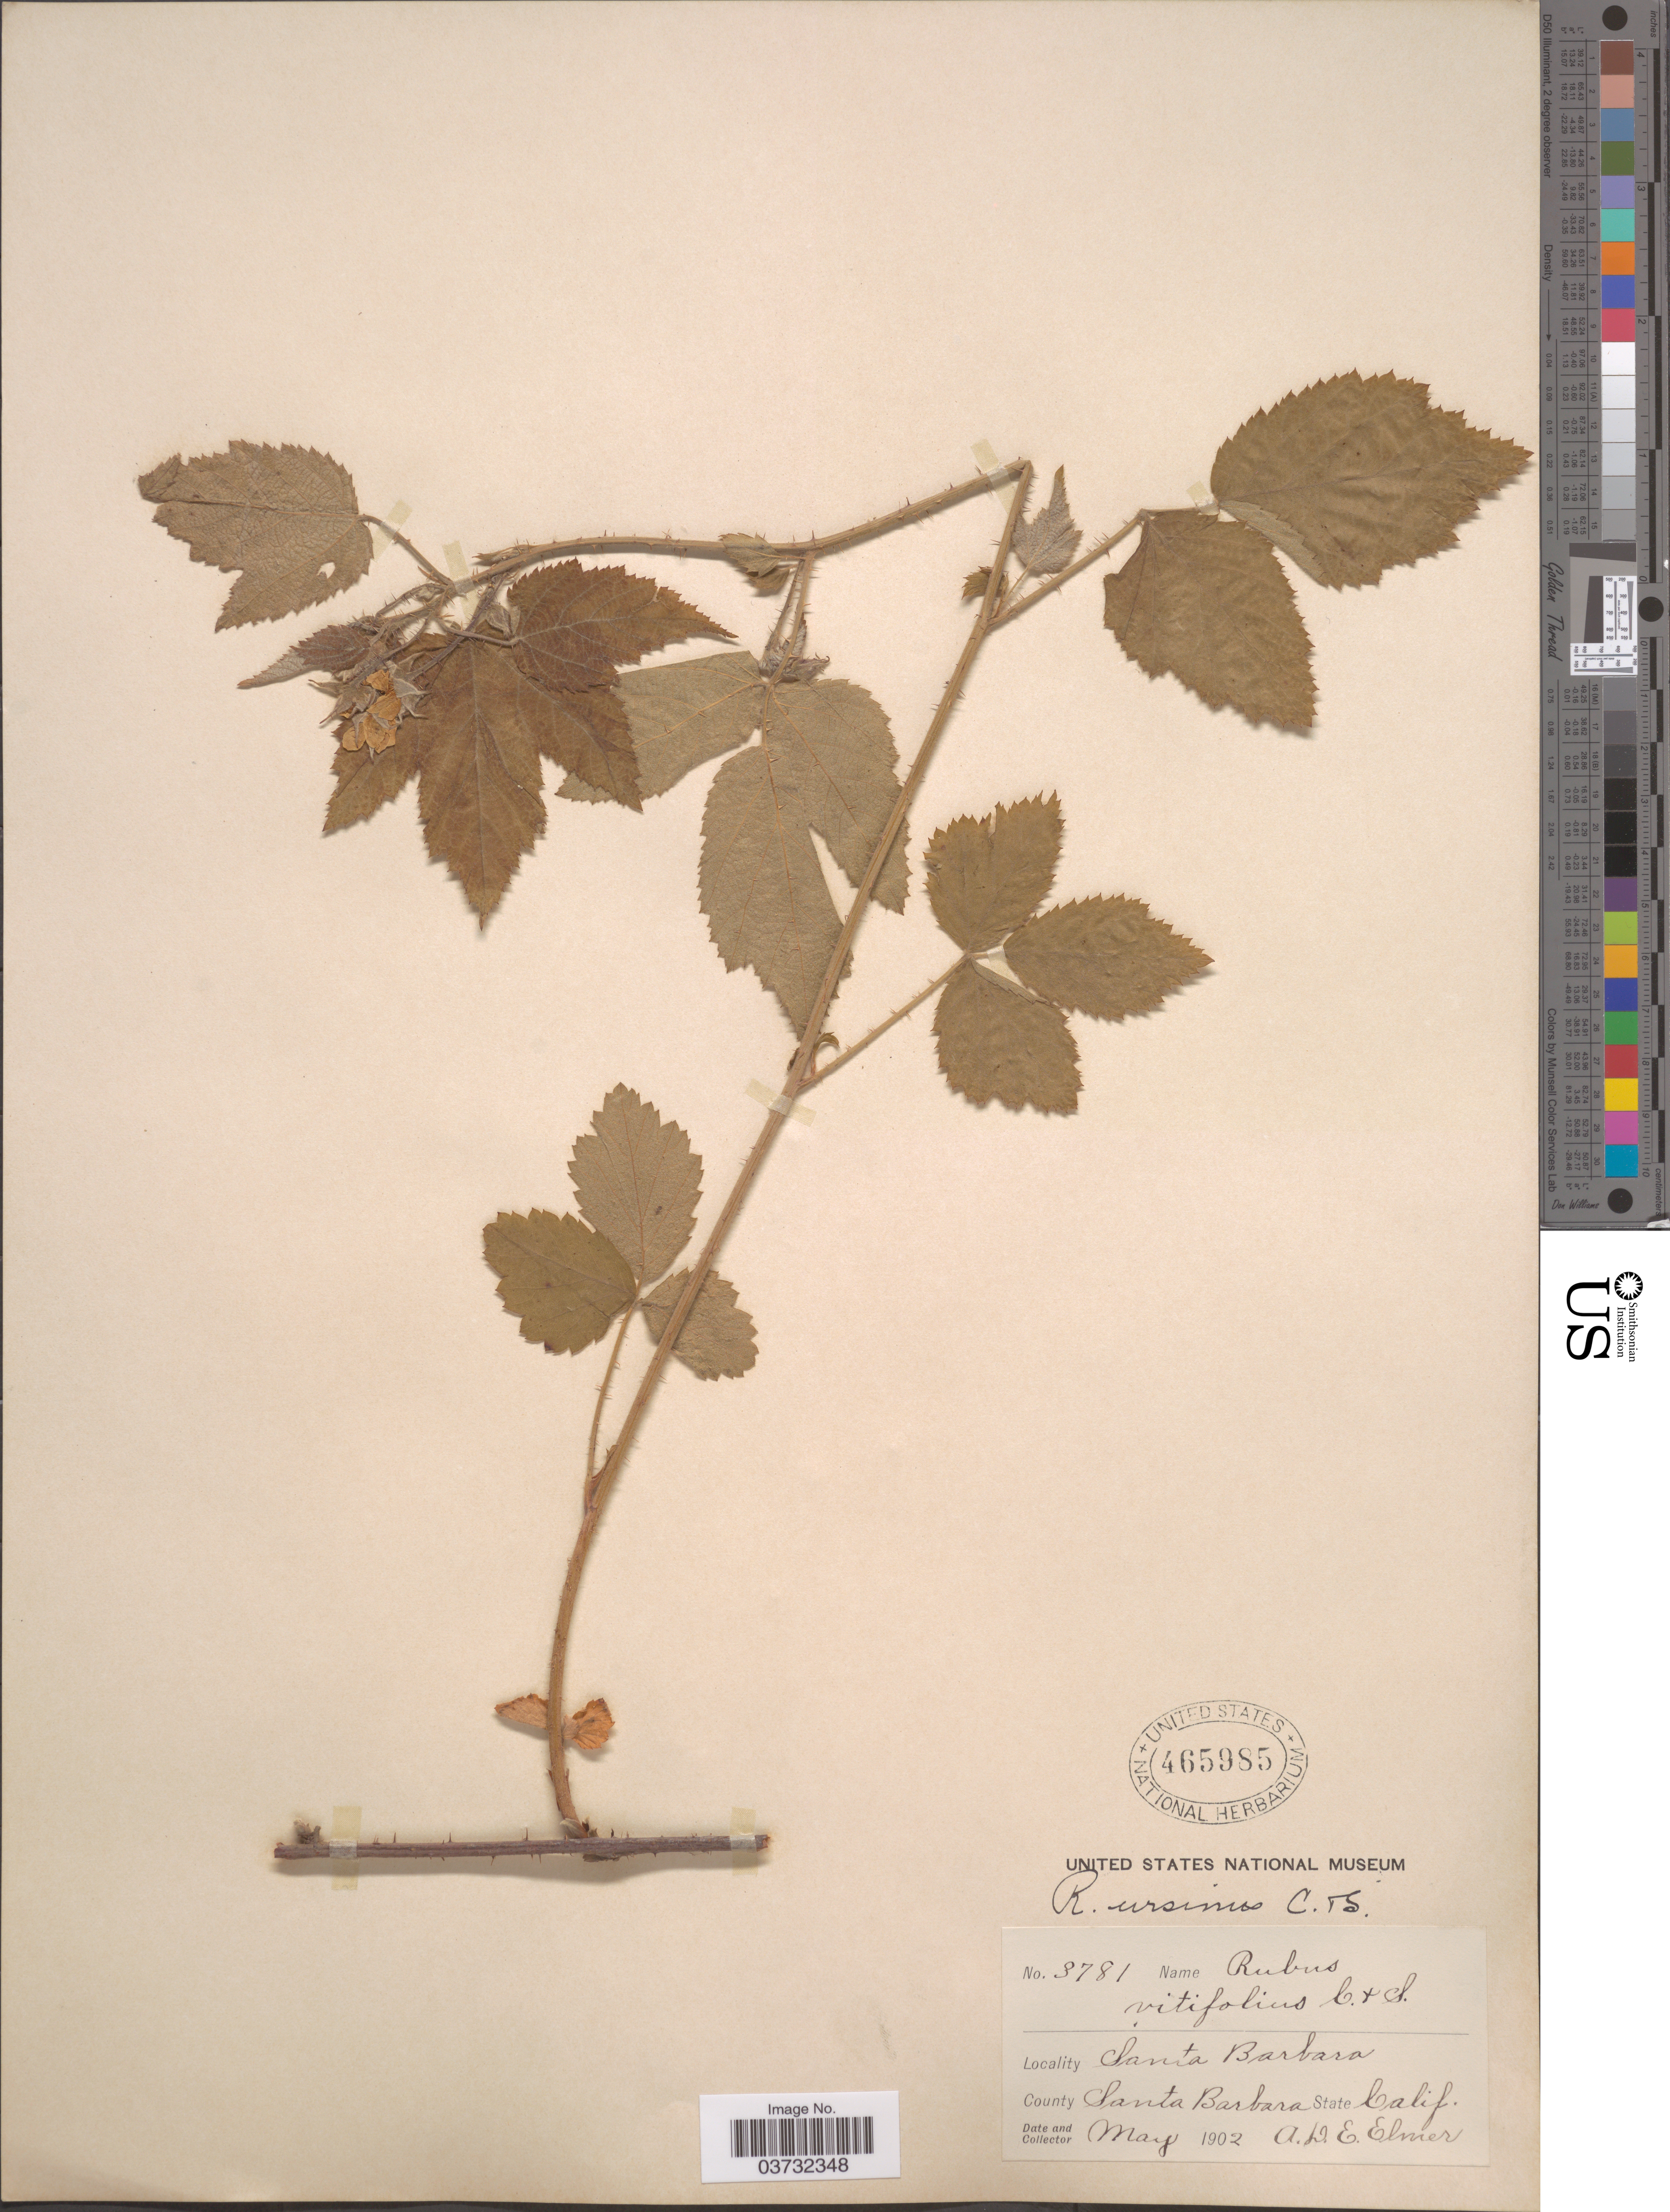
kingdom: Plantae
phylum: Tracheophyta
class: Magnoliopsida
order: Rosales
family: Rosaceae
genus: Rubus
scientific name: Rubus ursinus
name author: (Schltdl.) Cham.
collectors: A. D. E. Elmer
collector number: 3781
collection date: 1902-05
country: United States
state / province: California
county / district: Santa Barbara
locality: Santa Barbara. County Santa Barbara.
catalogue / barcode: US 465985